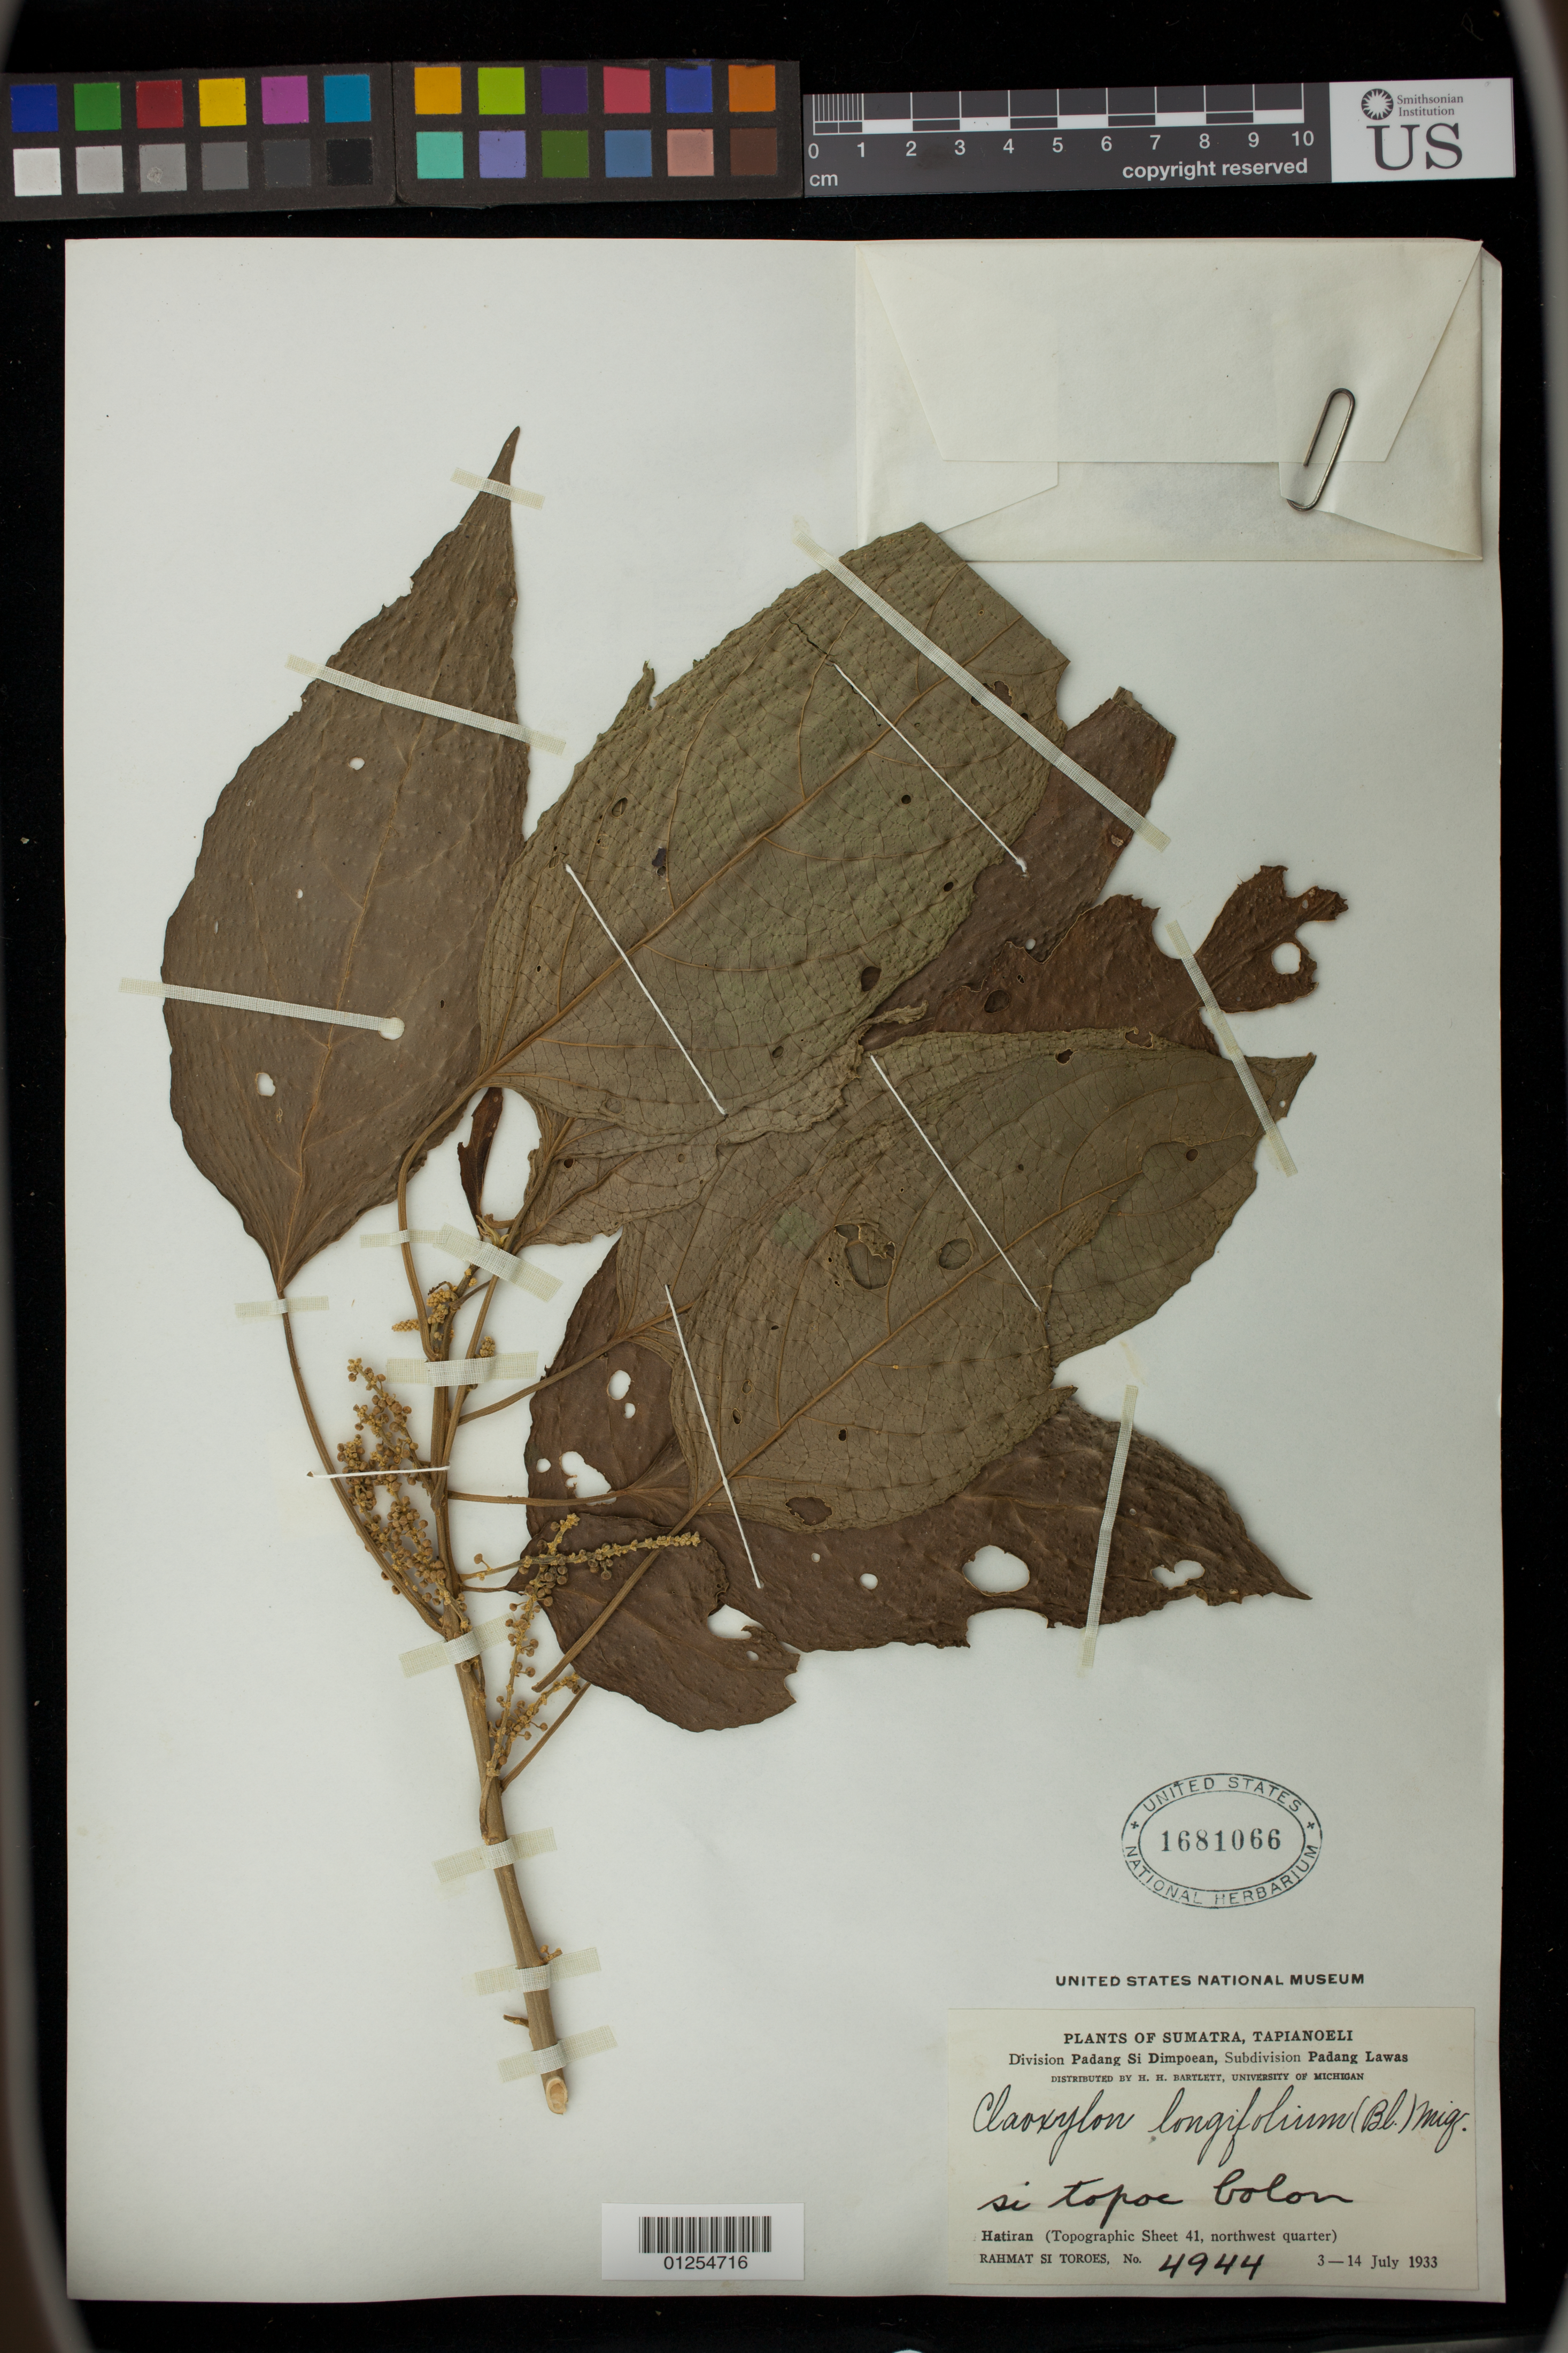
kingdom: Plantae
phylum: Tracheophyta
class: Magnoliopsida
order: Malpighiales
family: Euphorbiaceae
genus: Claoxylon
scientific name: Claoxylon longifolium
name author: (Blume) Endl. & Hassk.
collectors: Rahmat Si Boeea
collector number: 4944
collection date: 1933-07-03/1933-07-14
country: Indonesia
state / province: Sumatra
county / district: Sumatera Utara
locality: Hatiran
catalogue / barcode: US 1681066